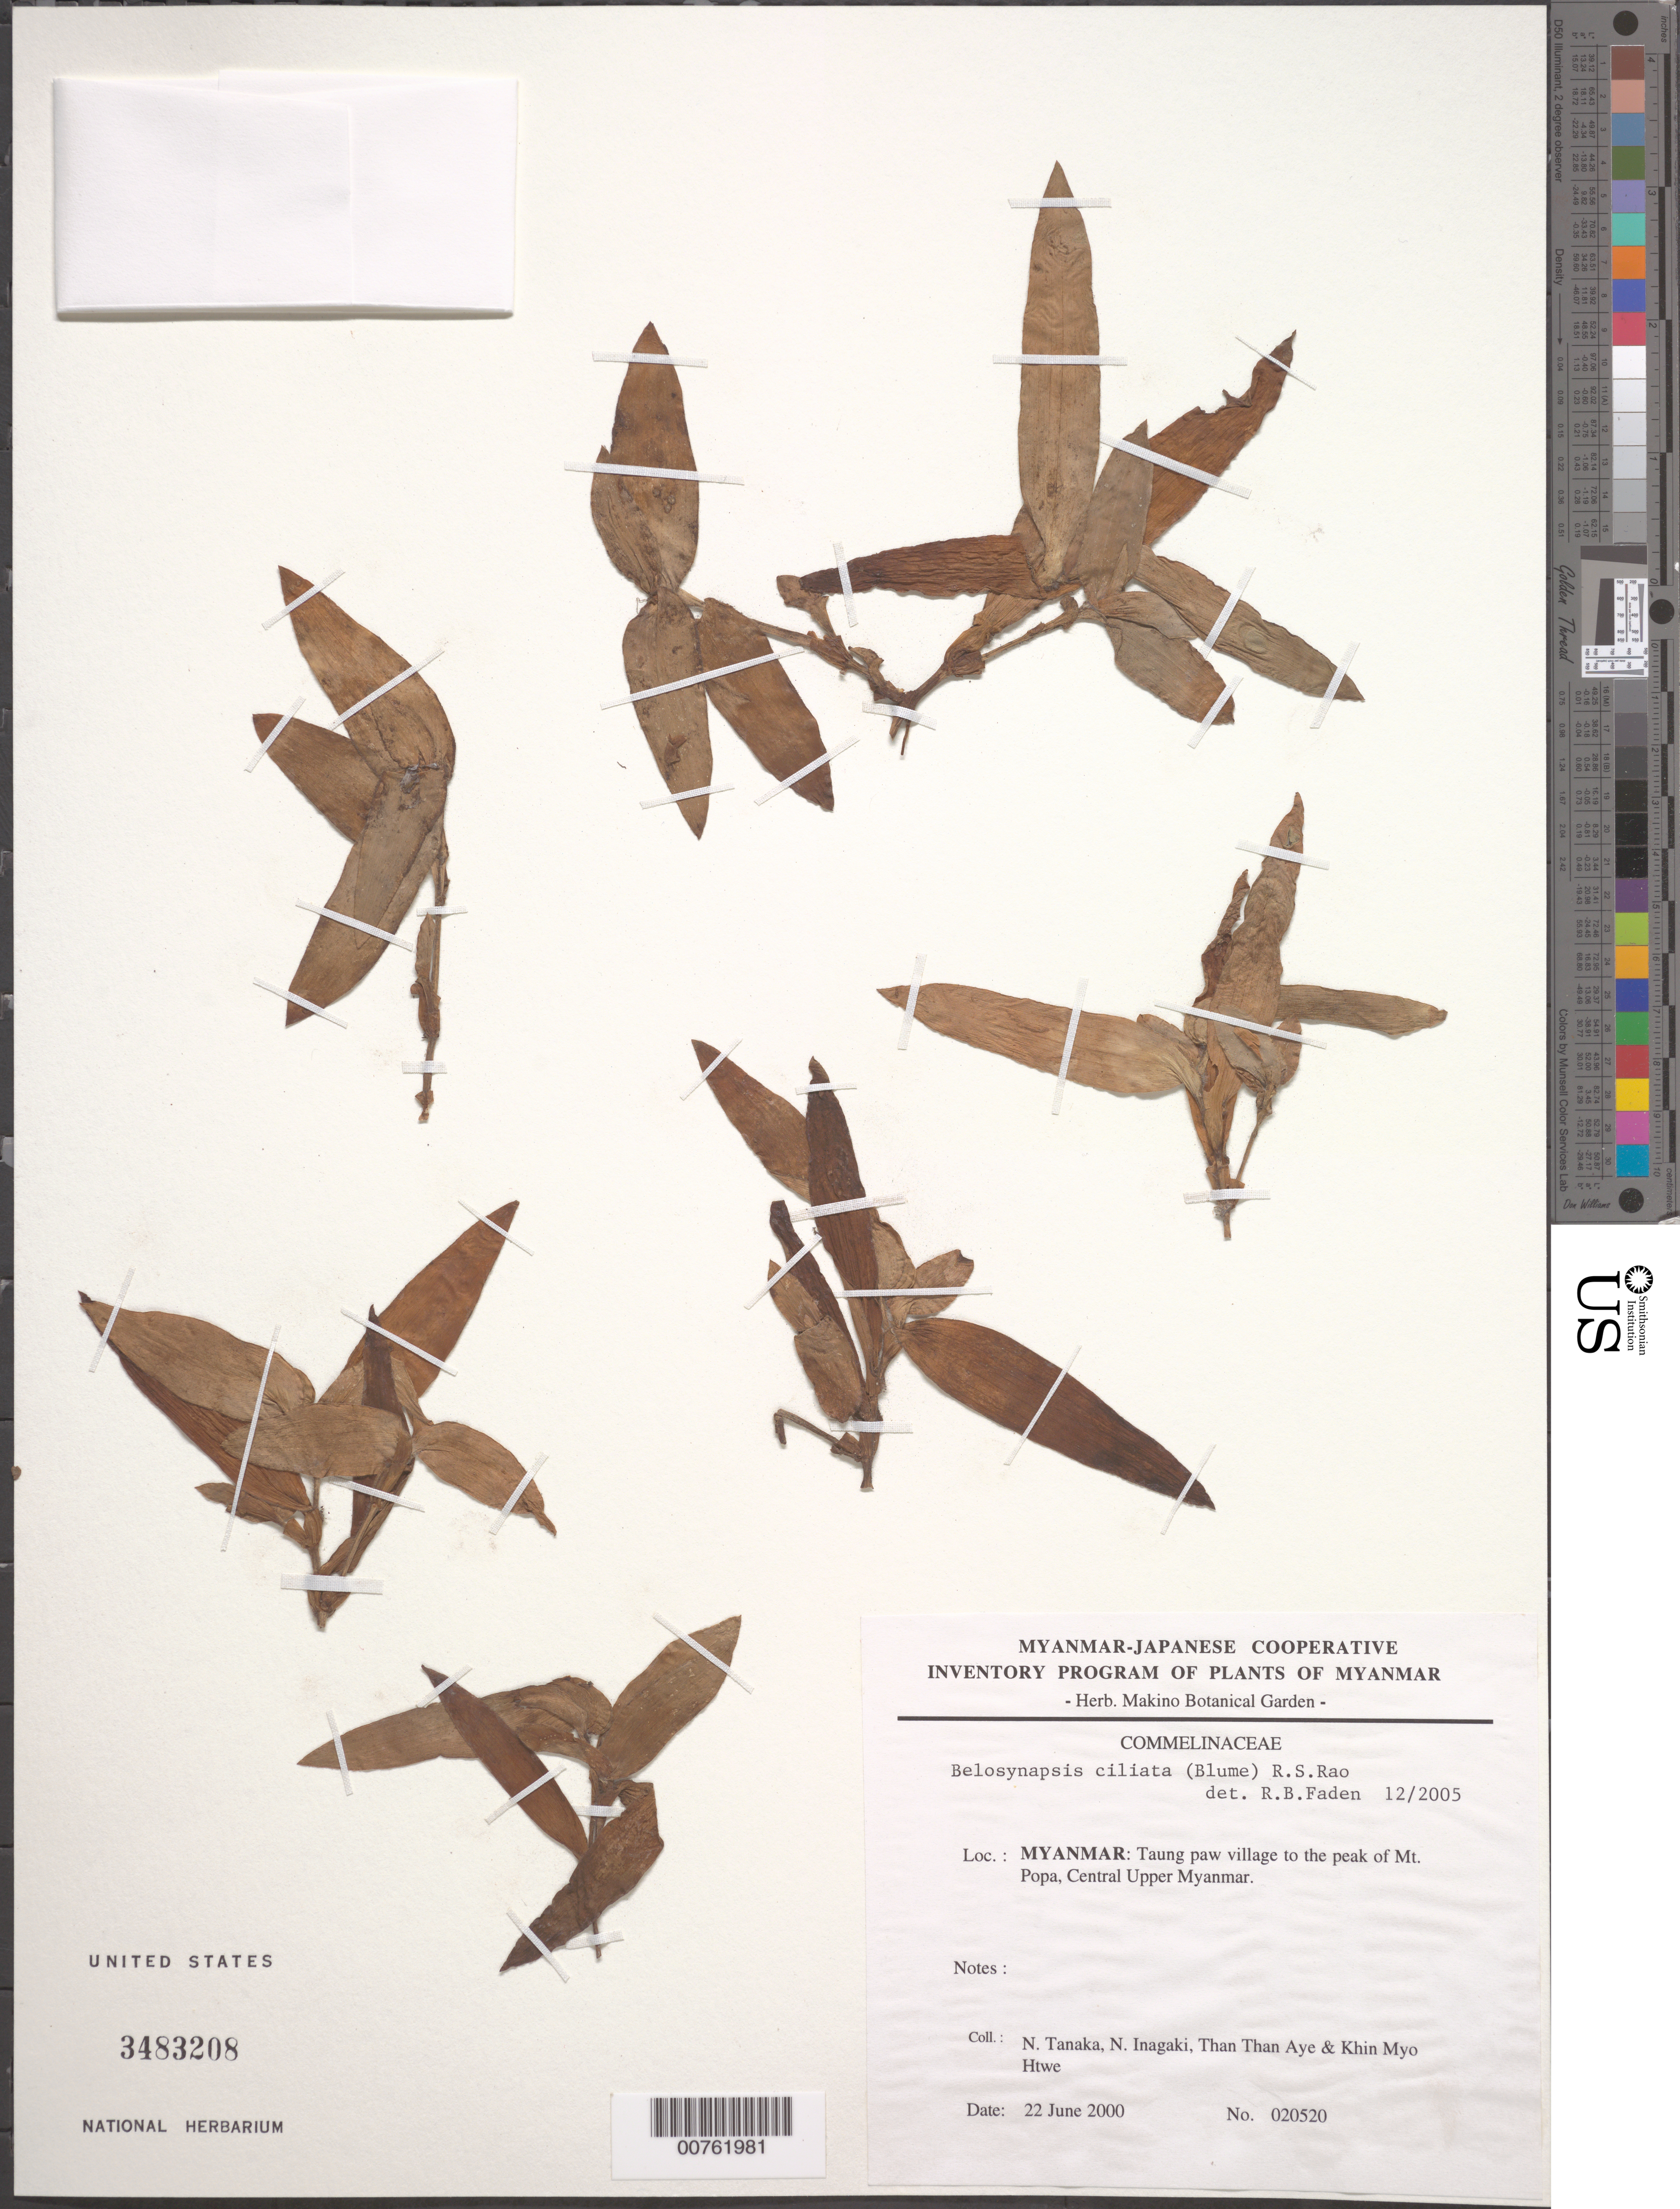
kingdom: Plantae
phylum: Tracheophyta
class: Liliopsida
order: Commelinales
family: Commelinaceae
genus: Belosynapsis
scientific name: Belosynapsis ciliata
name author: (Blume) R.S. Rao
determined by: Faden, Robert B., (US), Smithsonian Institution - National Museum of Natural History (UNITED STATES)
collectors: N. Tanaka et al.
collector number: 20520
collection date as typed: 22 Jun 2000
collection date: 2000-06-22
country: Myanmar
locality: Taung paw village to the peak of Mt. Popa, Central Upper Myanmar.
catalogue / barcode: US 3483208